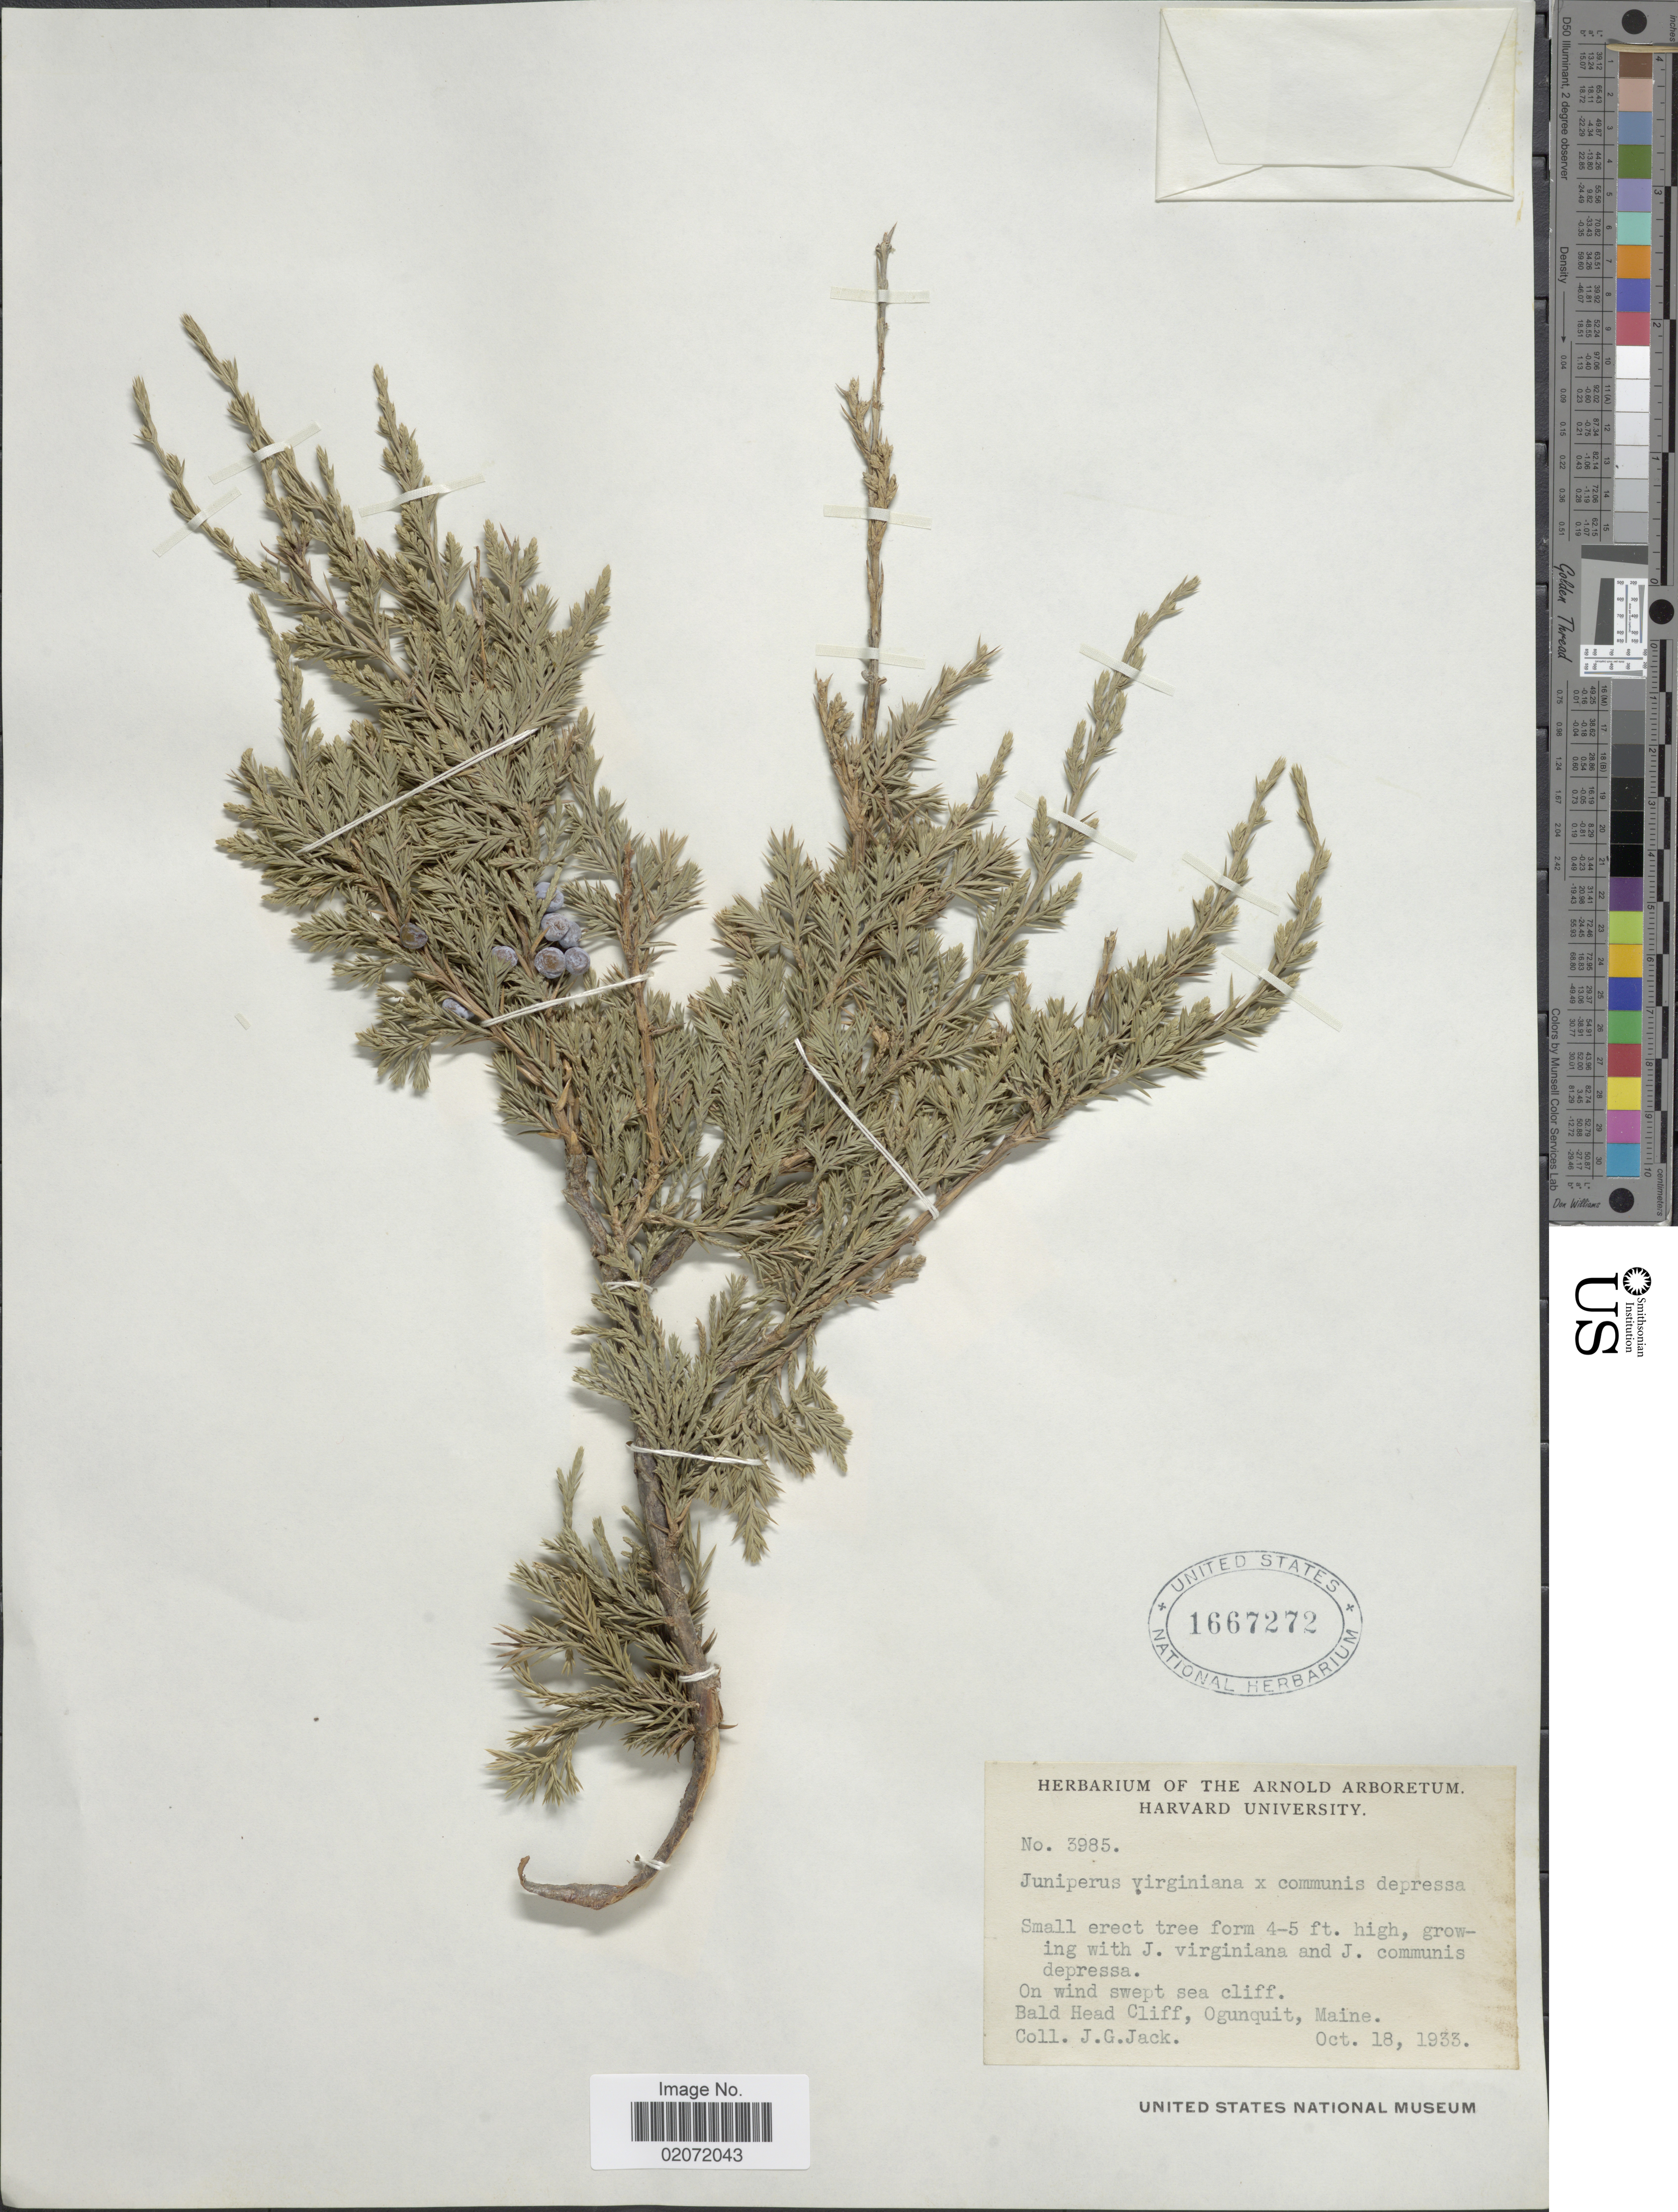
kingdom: Plantae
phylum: Tracheophyta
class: Pinopsida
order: Pinales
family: Cupressaceae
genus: Juniperus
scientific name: Juniperus virginiana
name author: L.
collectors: J. G. Jack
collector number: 3985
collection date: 1933-10-18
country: United States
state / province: Maine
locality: Bald Head Cliff, Ogunquit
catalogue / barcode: US 1667272